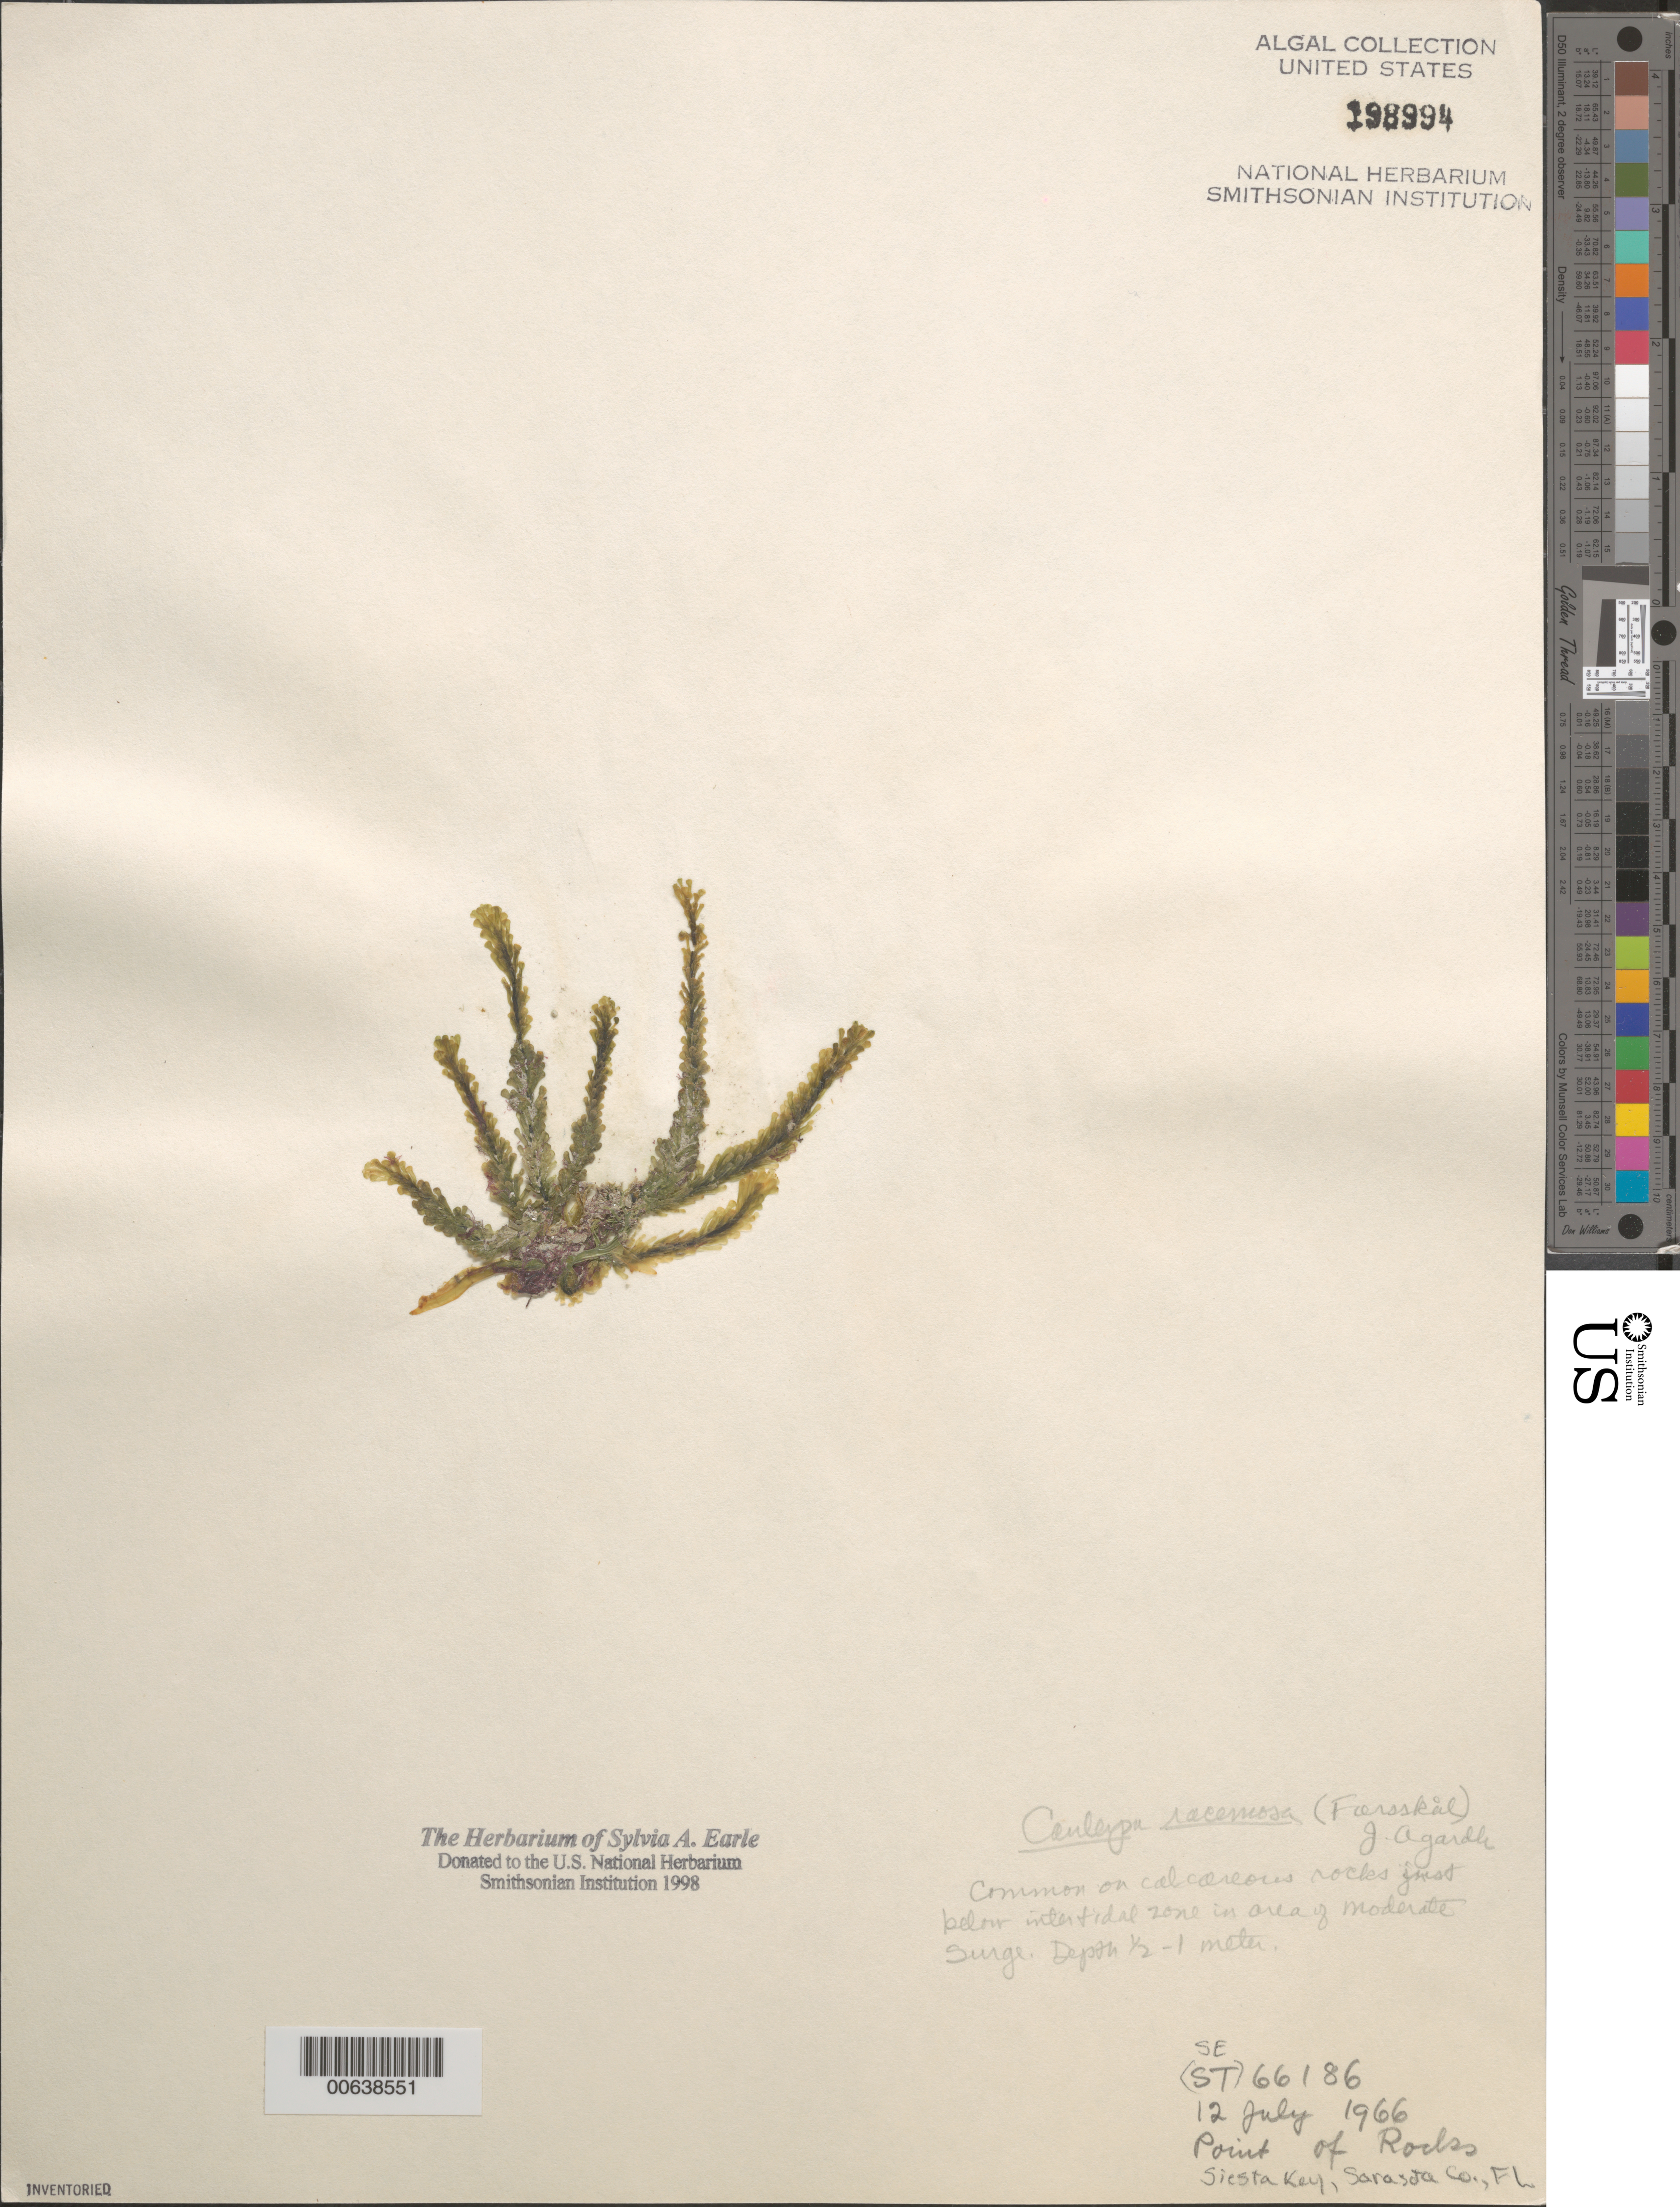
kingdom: Plantae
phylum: Chlorophyta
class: Ulvophyceae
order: Bryopsidales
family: Caulerpaceae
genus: Caulerpa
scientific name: Caulerpa racemosa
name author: (Forssk.) J. Agardh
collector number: SE 66186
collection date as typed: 12 Jul 1966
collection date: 1966-07-12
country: United States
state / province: Florida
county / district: Sarasota County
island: Siesta Key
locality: Point of Rocks, Sarasota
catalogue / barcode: US 198994